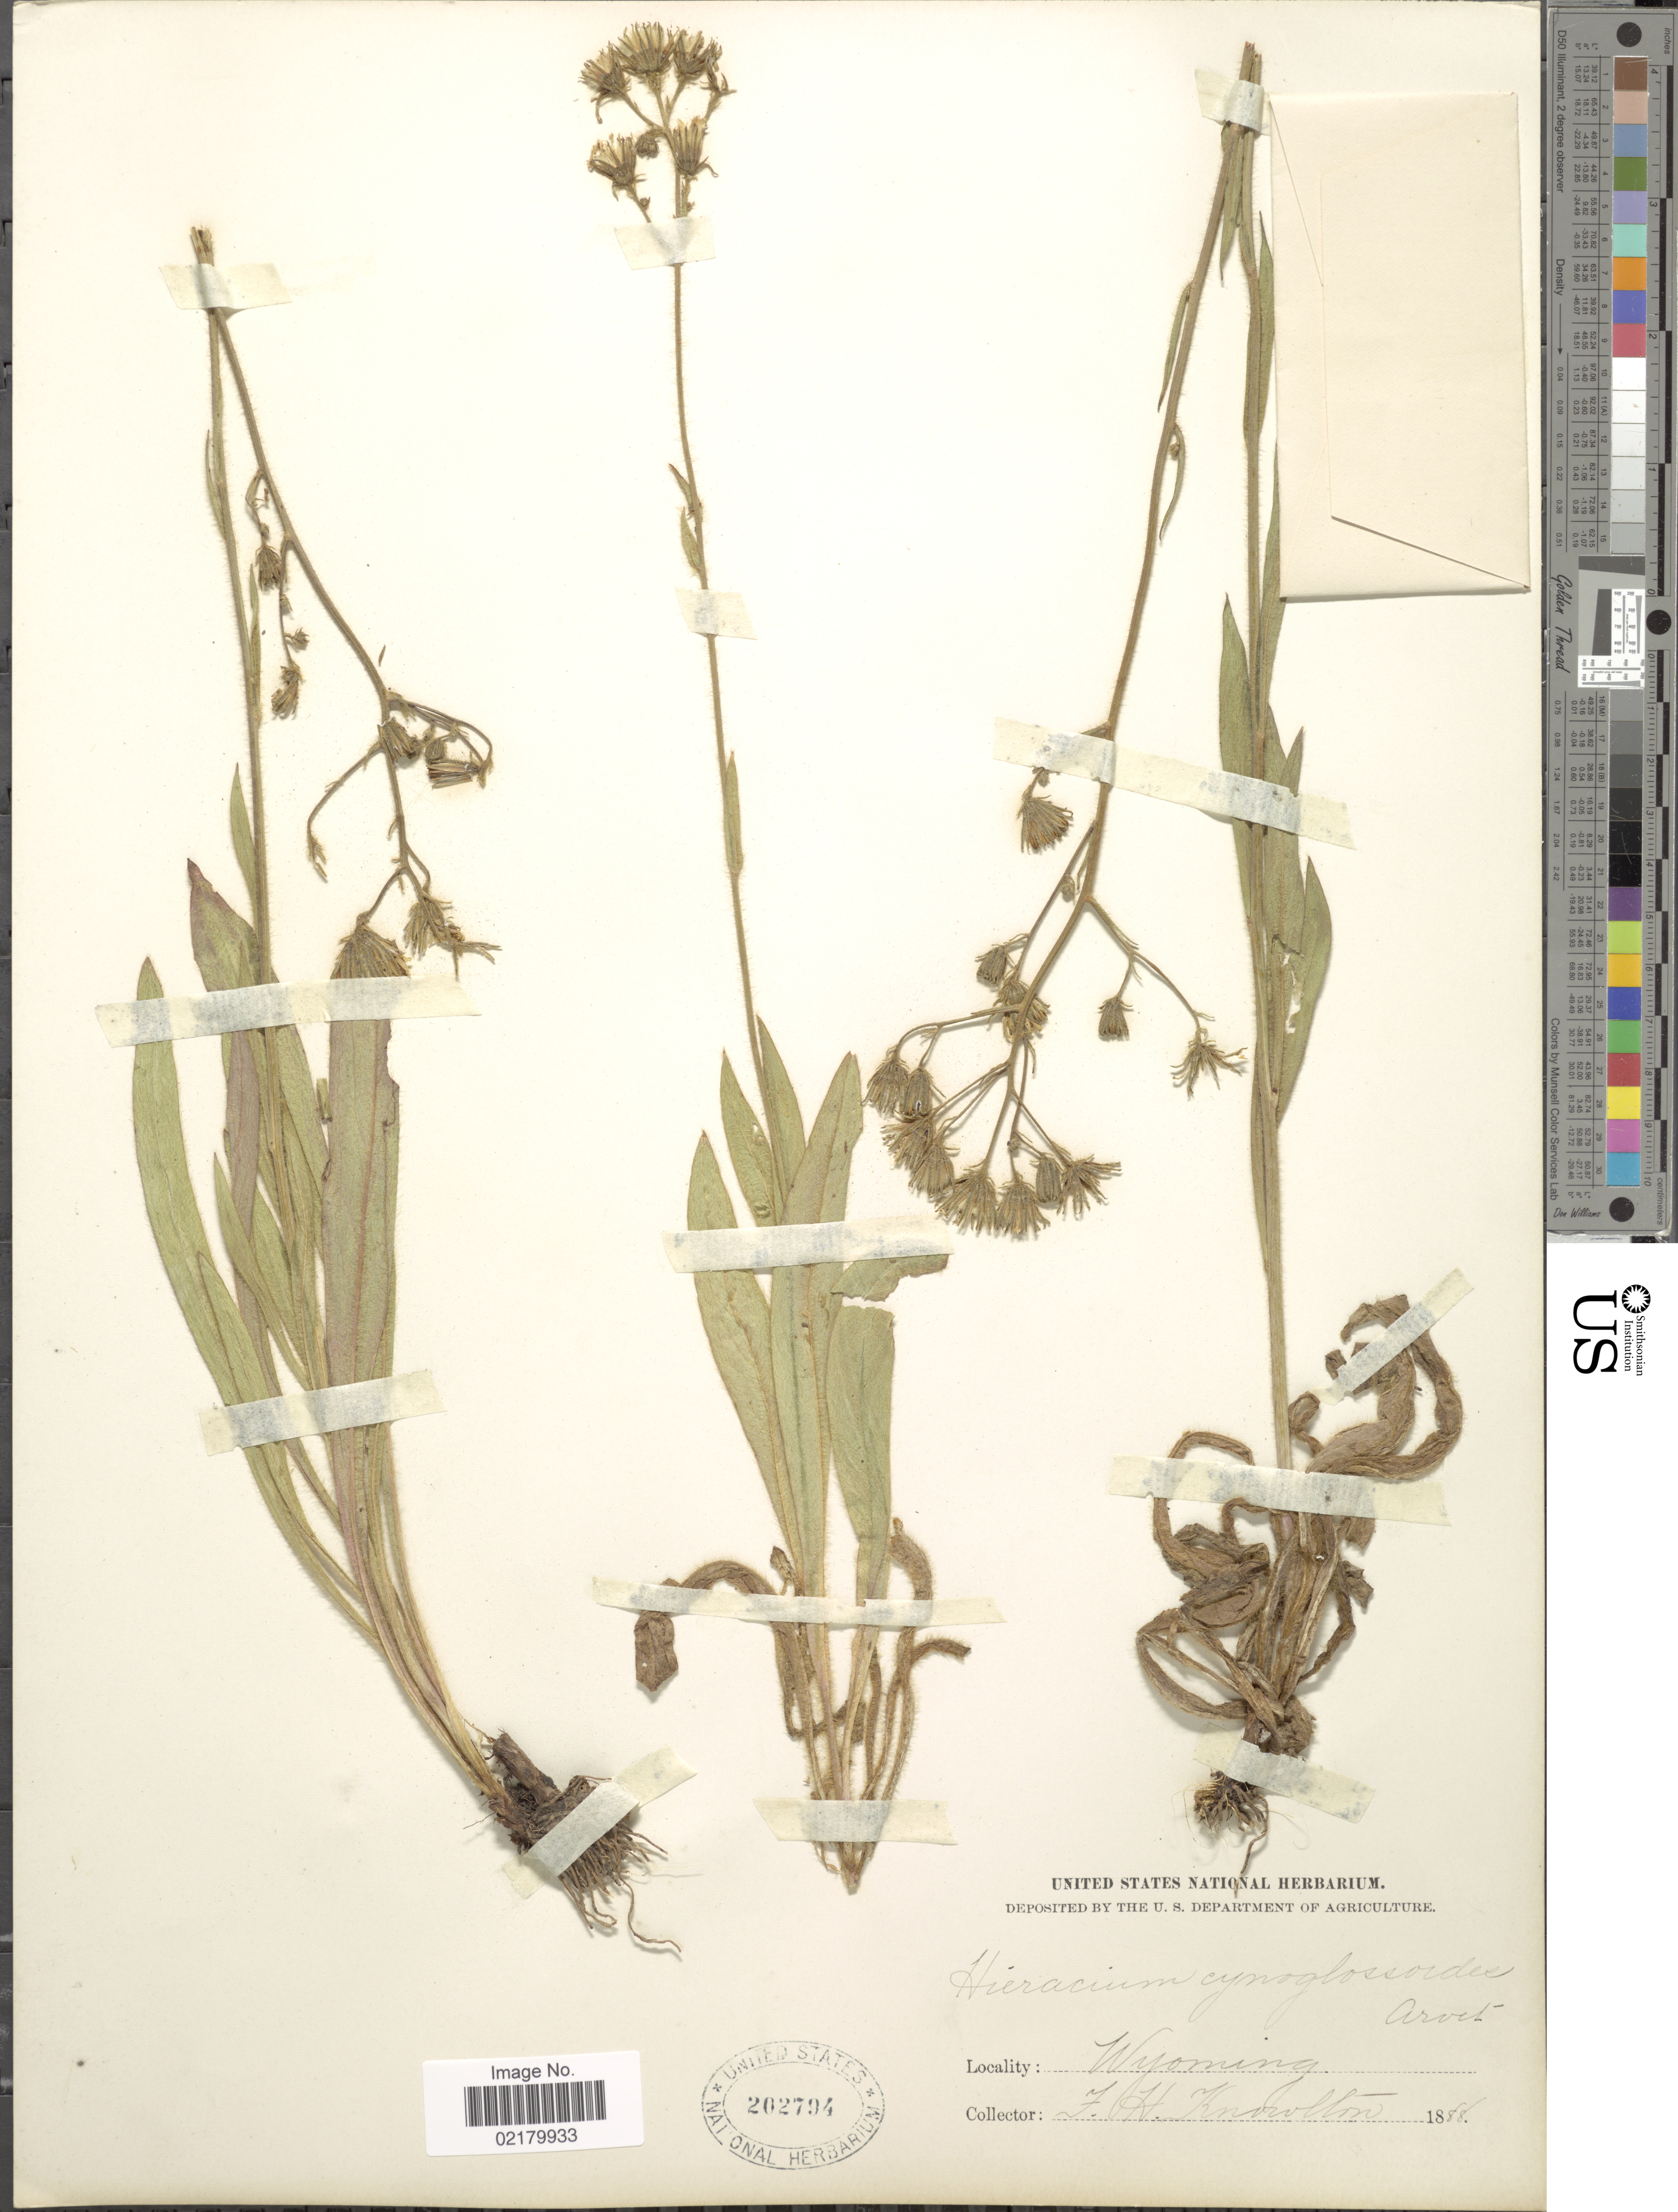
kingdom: Plantae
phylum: Tracheophyta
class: Magnoliopsida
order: Asterales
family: Asteraceae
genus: Hieracium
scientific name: Hieracium scouleri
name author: Hook.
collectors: F. H. Knowlton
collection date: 1888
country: United States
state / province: Wyoming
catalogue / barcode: US 202794